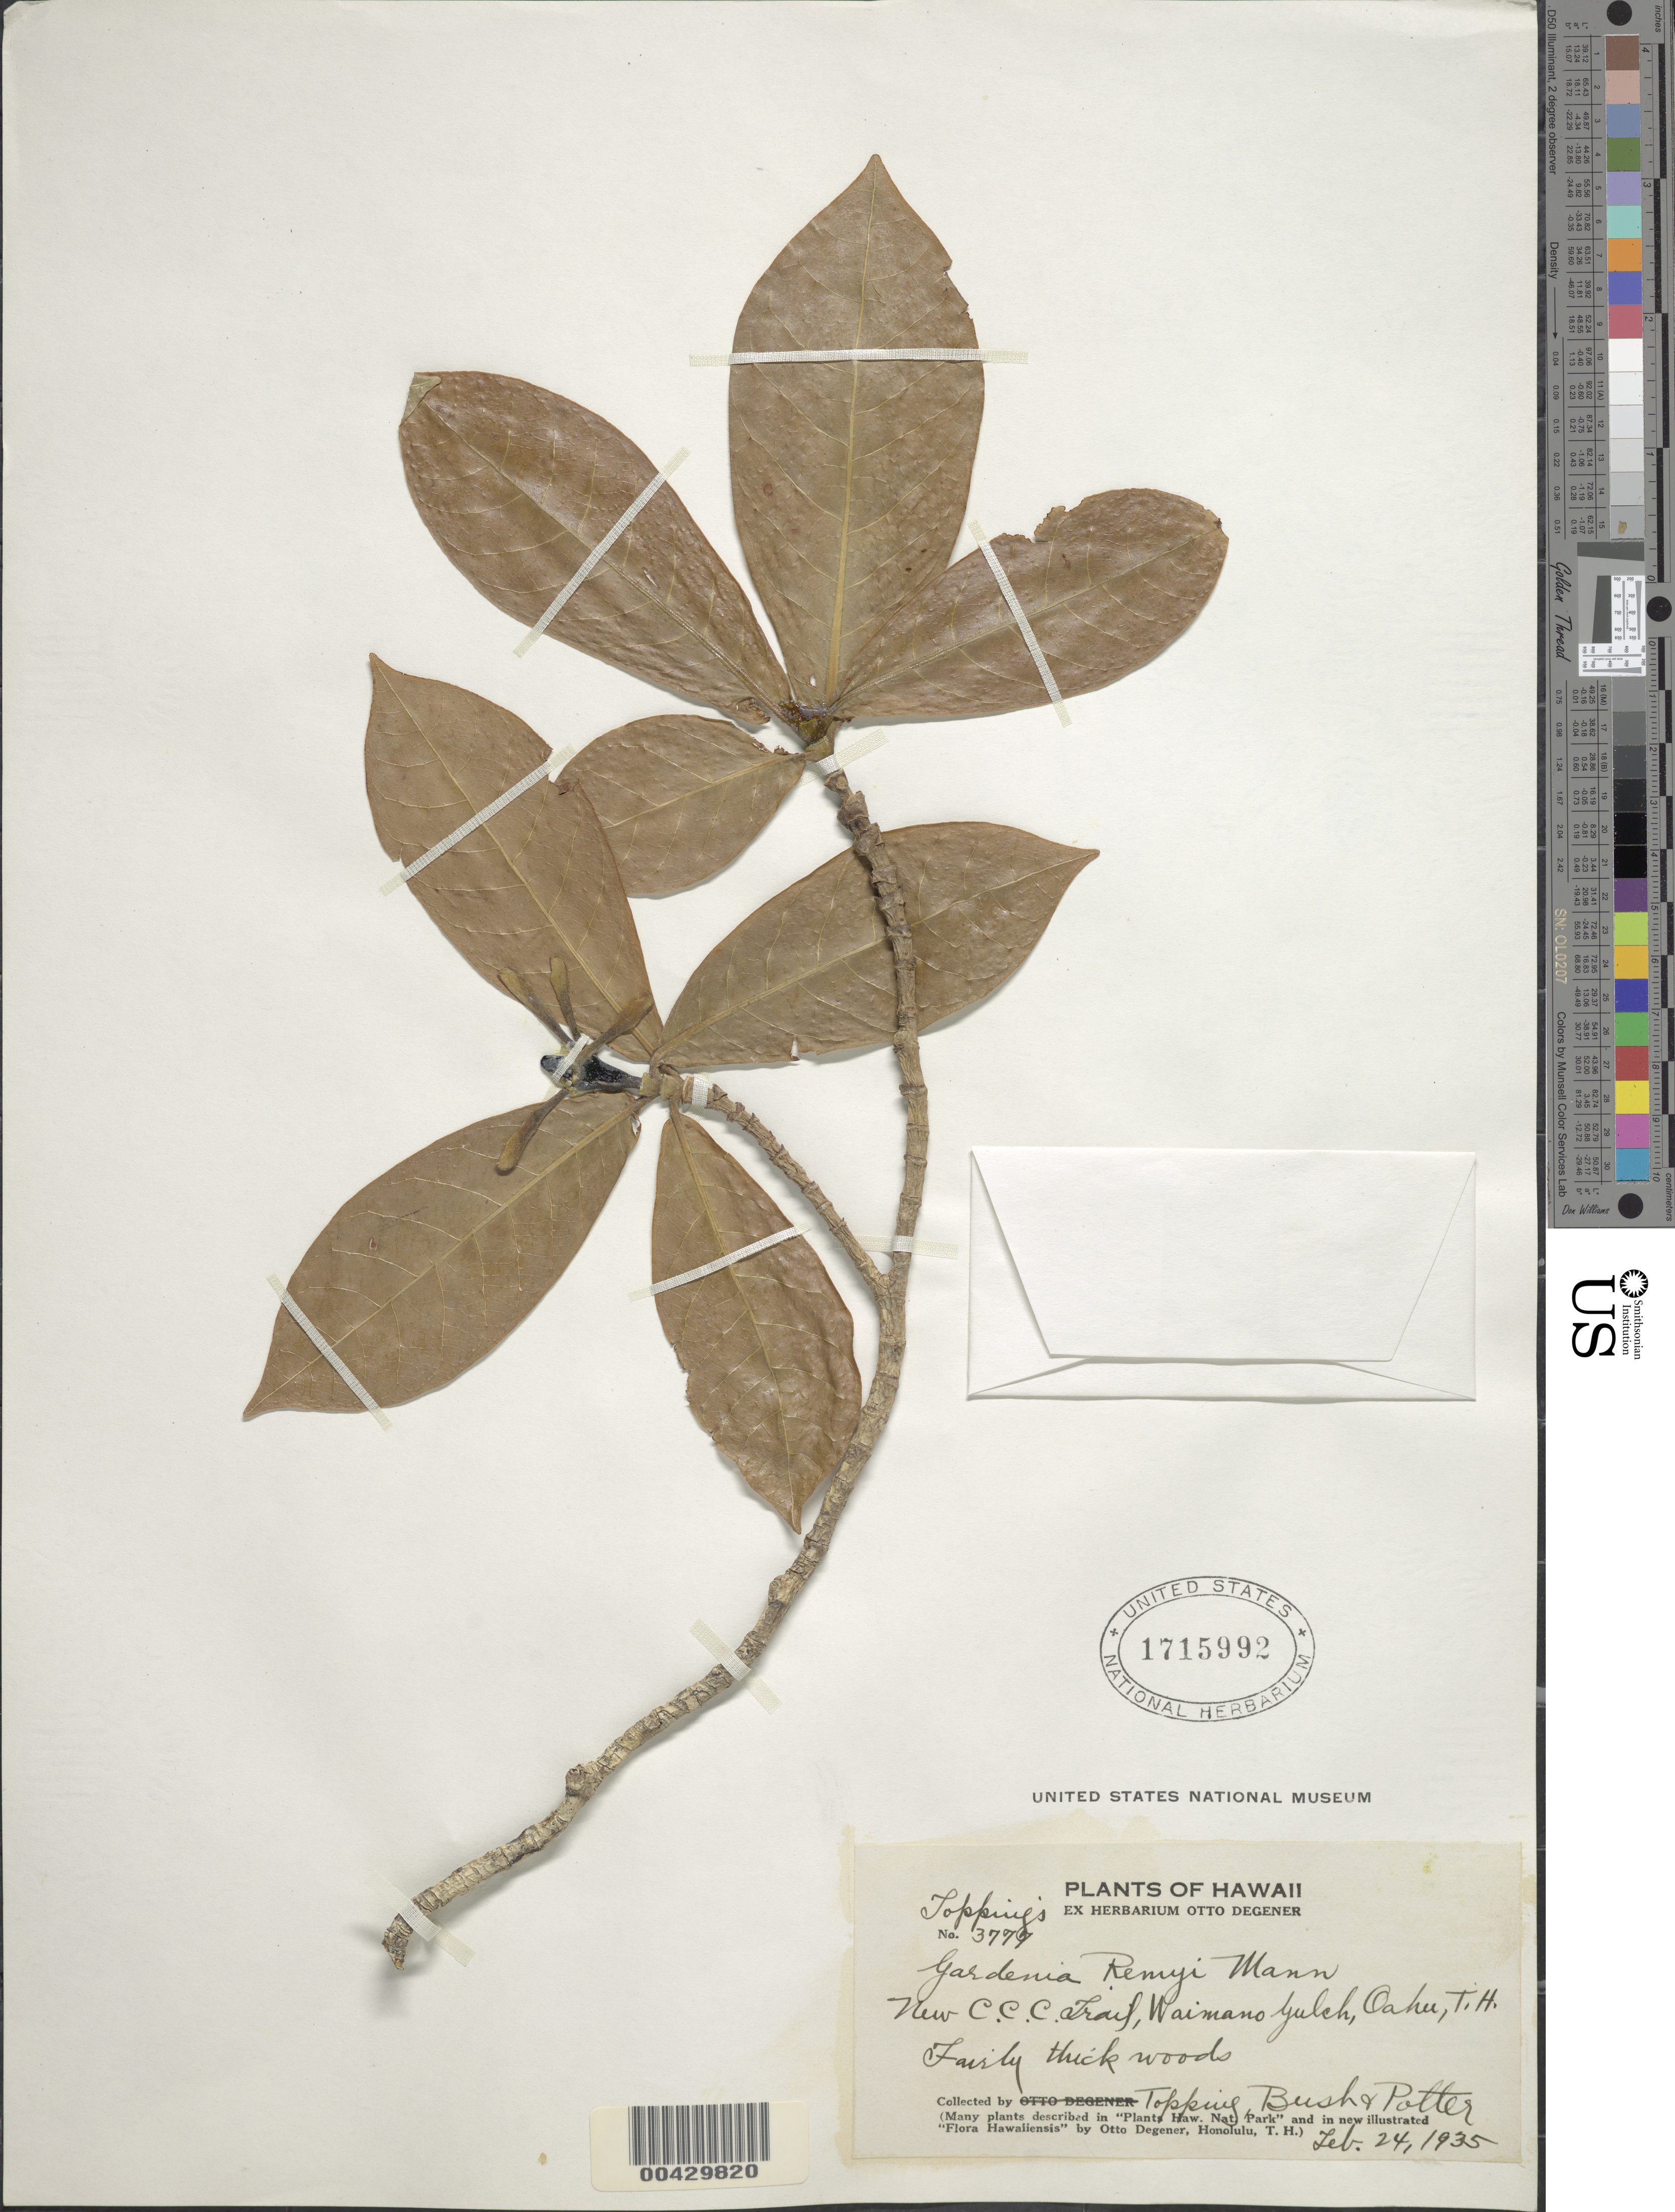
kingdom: Plantae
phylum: Tracheophyta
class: Magnoliopsida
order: Gentianales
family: Rubiaceae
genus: Gardenia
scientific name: Gardenia remyi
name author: H. Mann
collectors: D. L. Topping, B. F. Bush & Potter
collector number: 3777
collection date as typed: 24 Feb 1935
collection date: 1935-02-24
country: United States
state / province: Hawaii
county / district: Honolulu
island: Oahu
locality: New C.C.C. Trail, Waimano Gulch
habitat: Fairly thick woods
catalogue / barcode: US 1715992